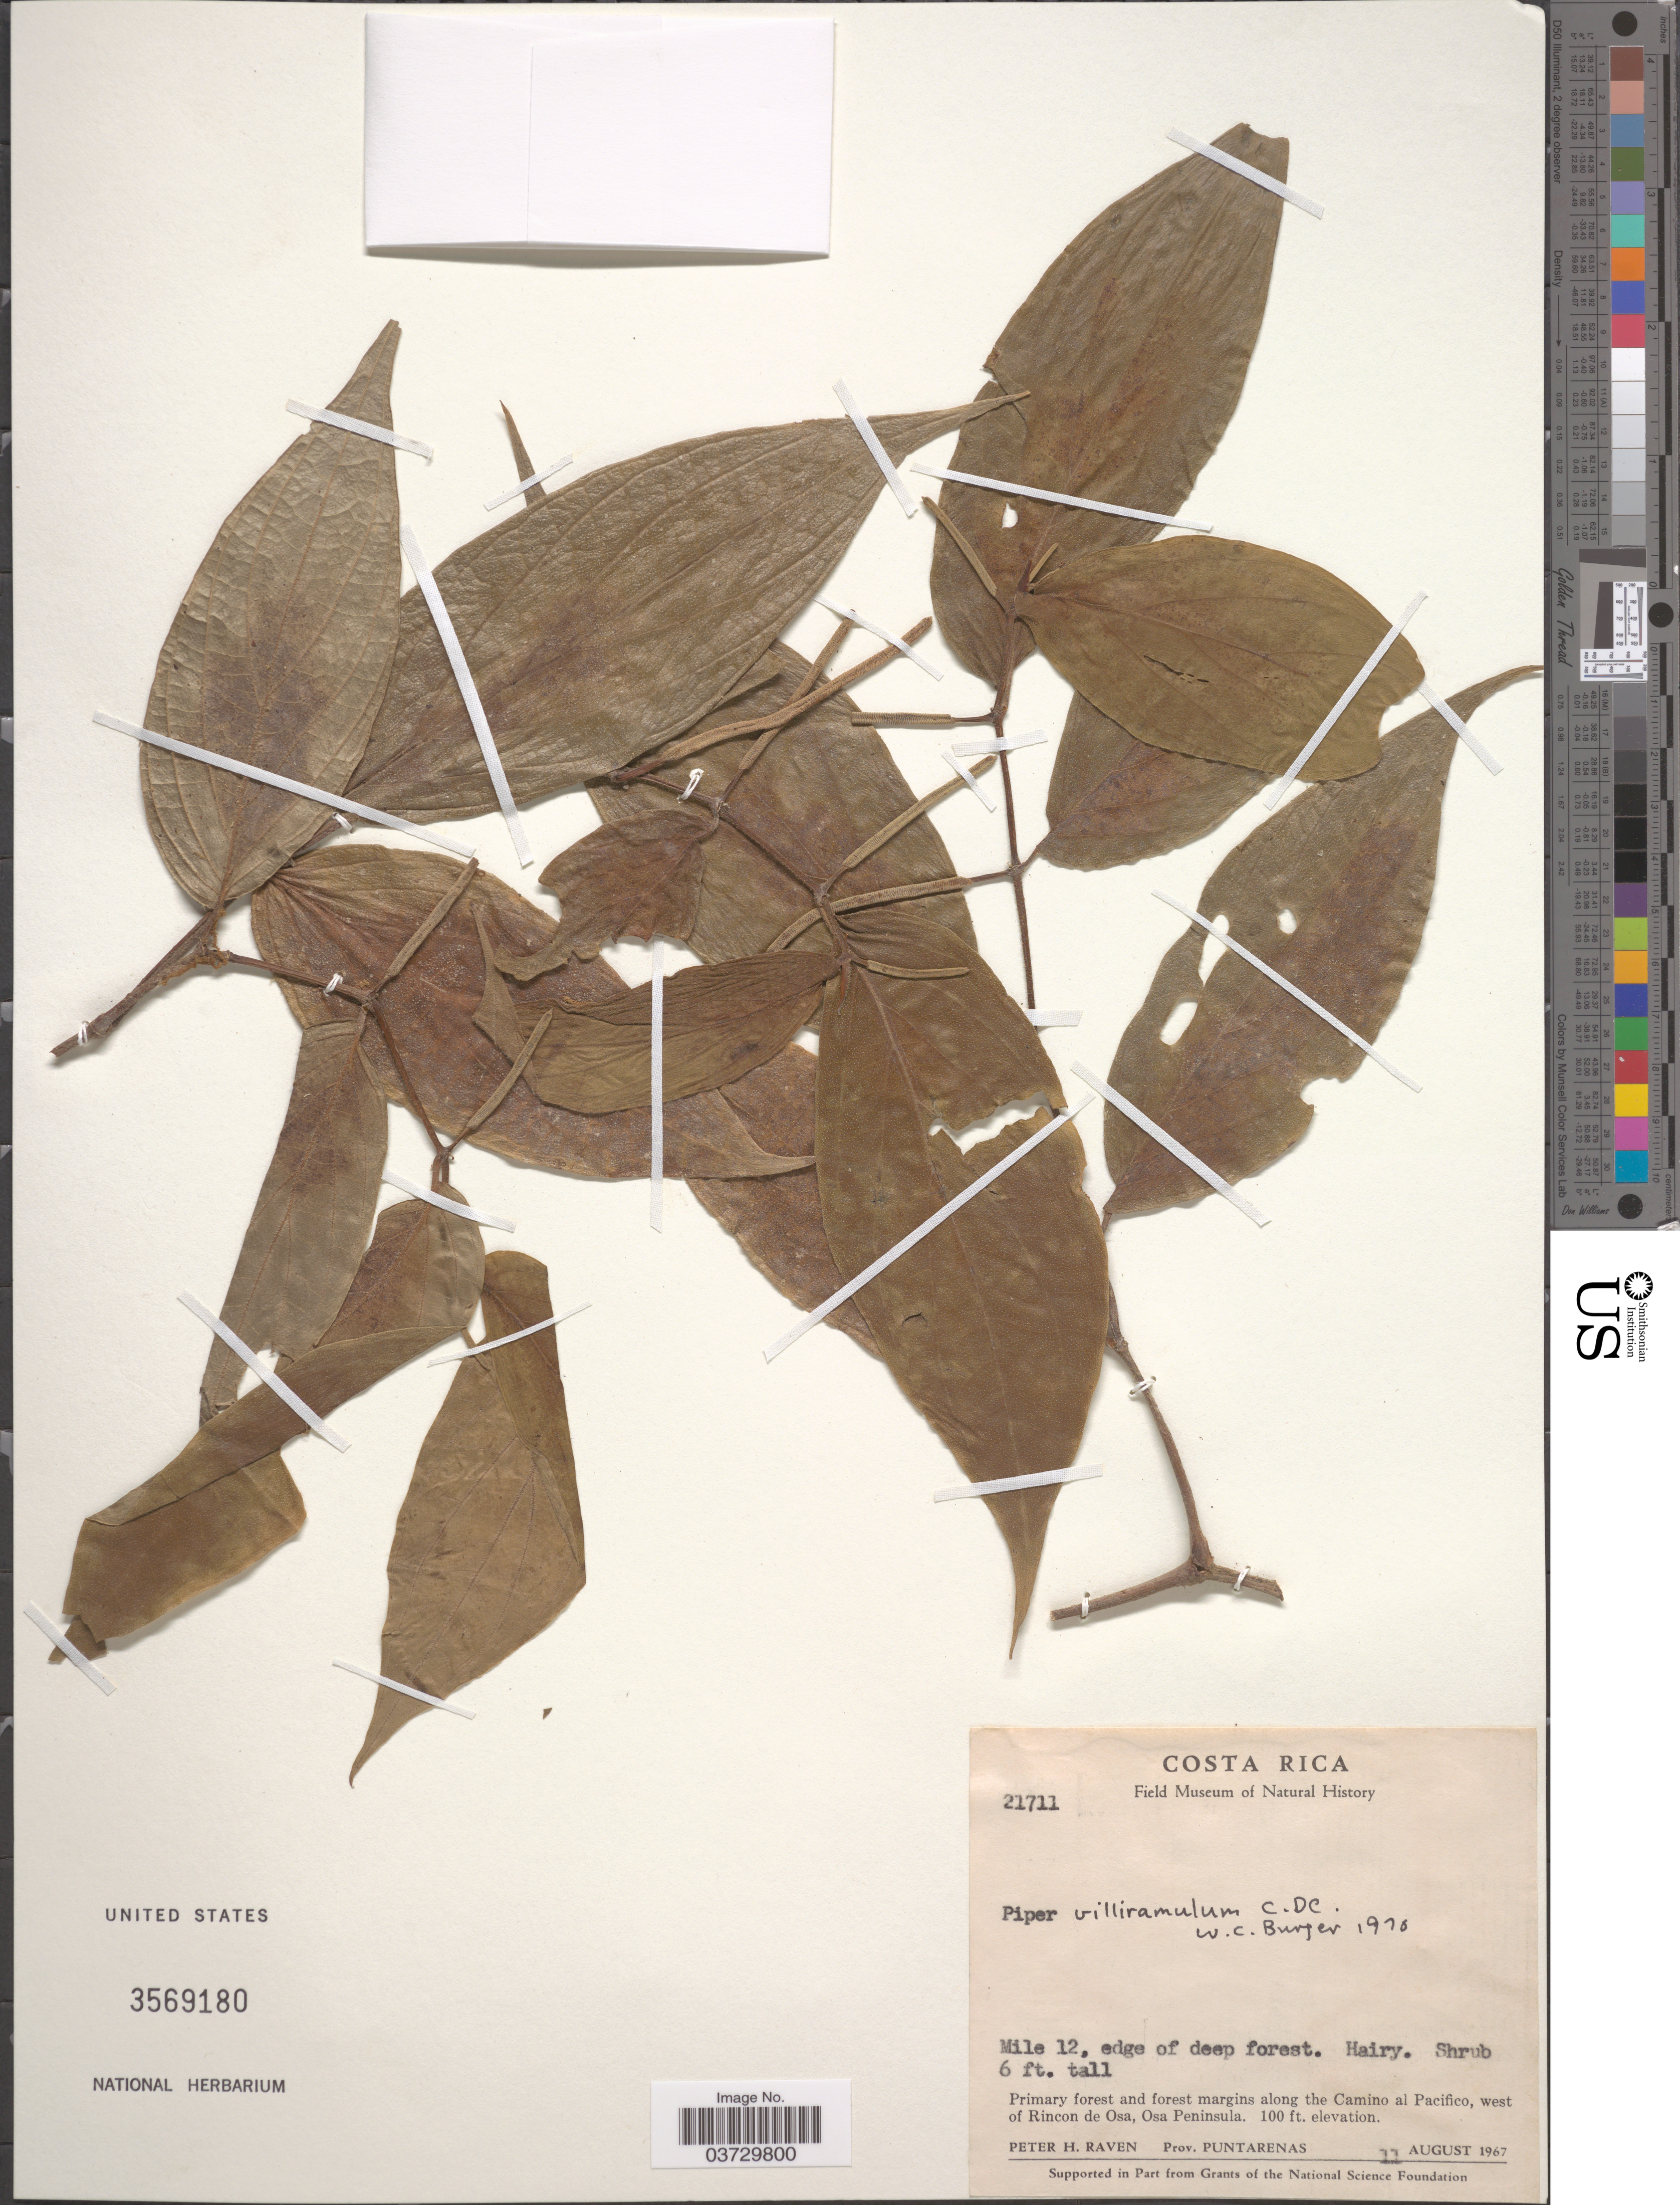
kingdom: Plantae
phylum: Tracheophyta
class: Magnoliopsida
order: Piperales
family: Piperaceae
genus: Piper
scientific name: Piper villiramulum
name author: C. DC.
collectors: P. Raven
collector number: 21711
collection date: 1967-08-11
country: Costa Rica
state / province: Puntarenas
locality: Mile 12, edge of deep forest. Along the Camino al Pacifico, west of Rincon de Osa, Osa Peninsula.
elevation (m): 30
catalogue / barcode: US 3569180